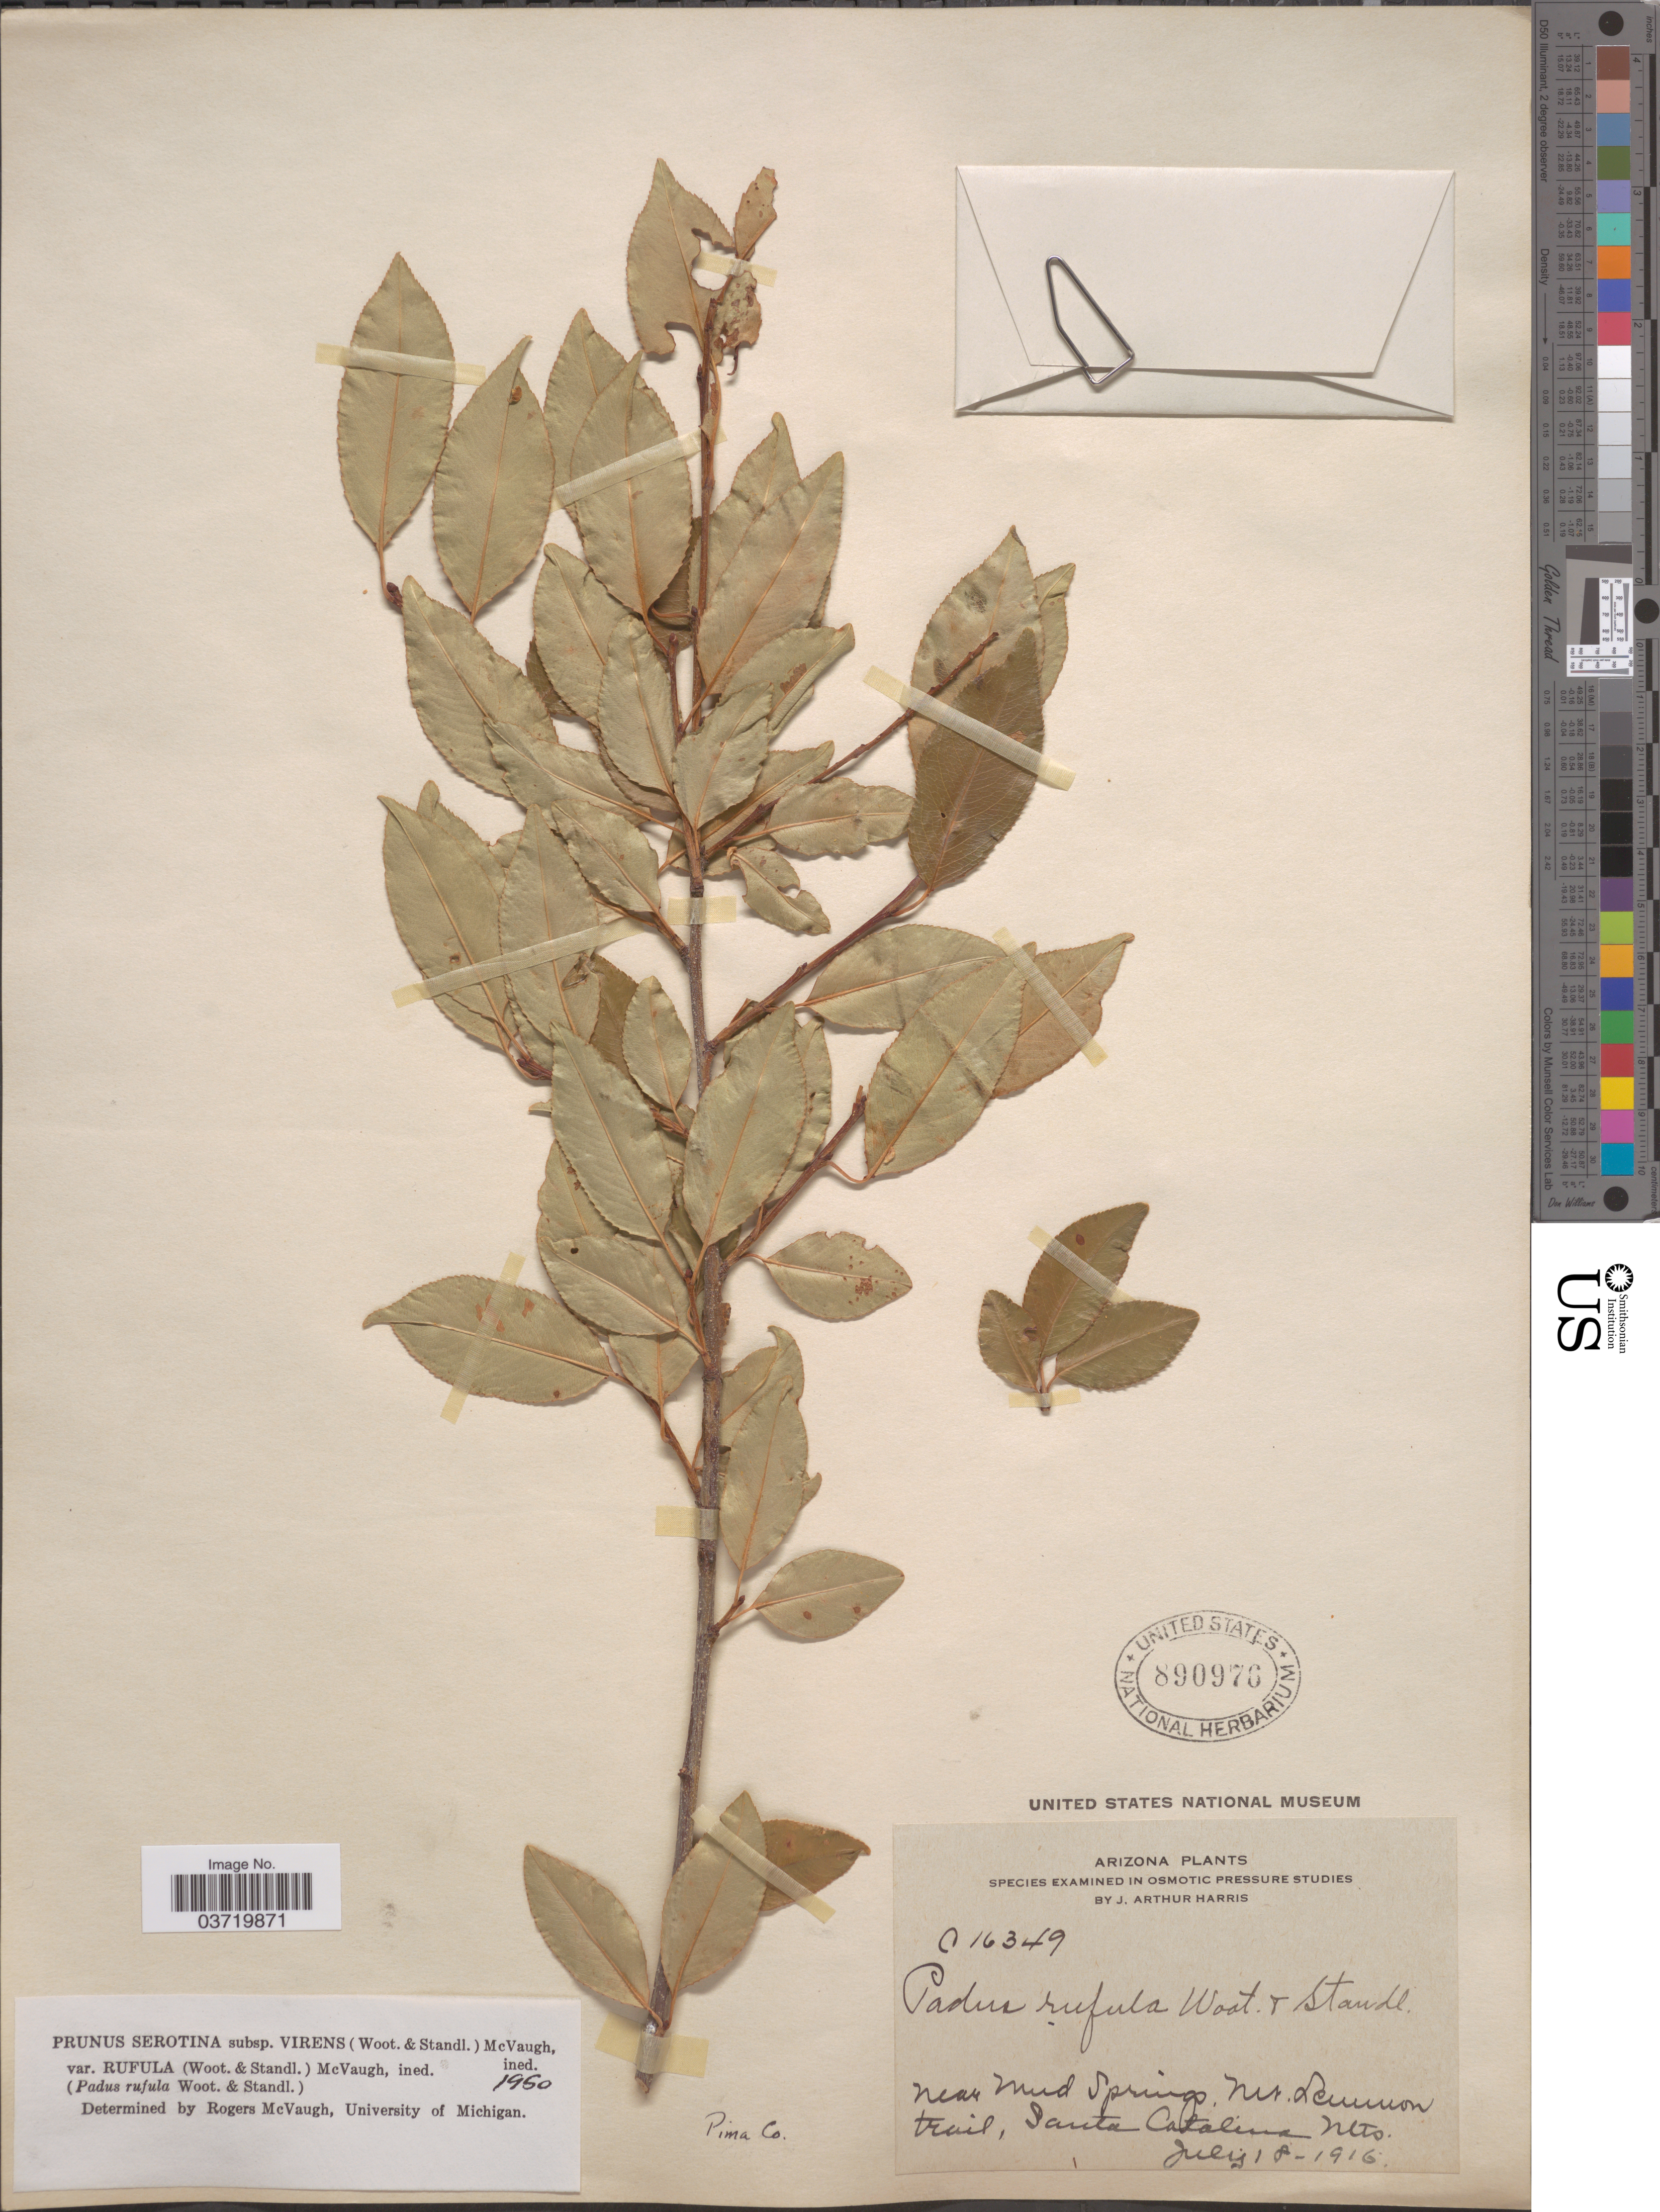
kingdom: Plantae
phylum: Tracheophyta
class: Magnoliopsida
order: Rosales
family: Rosaceae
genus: Prunus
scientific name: Prunus serotina var. rufula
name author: (Wooton & Standl.) McVaugh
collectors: J. A. Harris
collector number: C16349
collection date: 1916-07-18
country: United States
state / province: Arizona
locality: Pima Co. Near Mud Springs, Mt. Lemmon trail, Santa Catalina Mts.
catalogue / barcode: US 890976